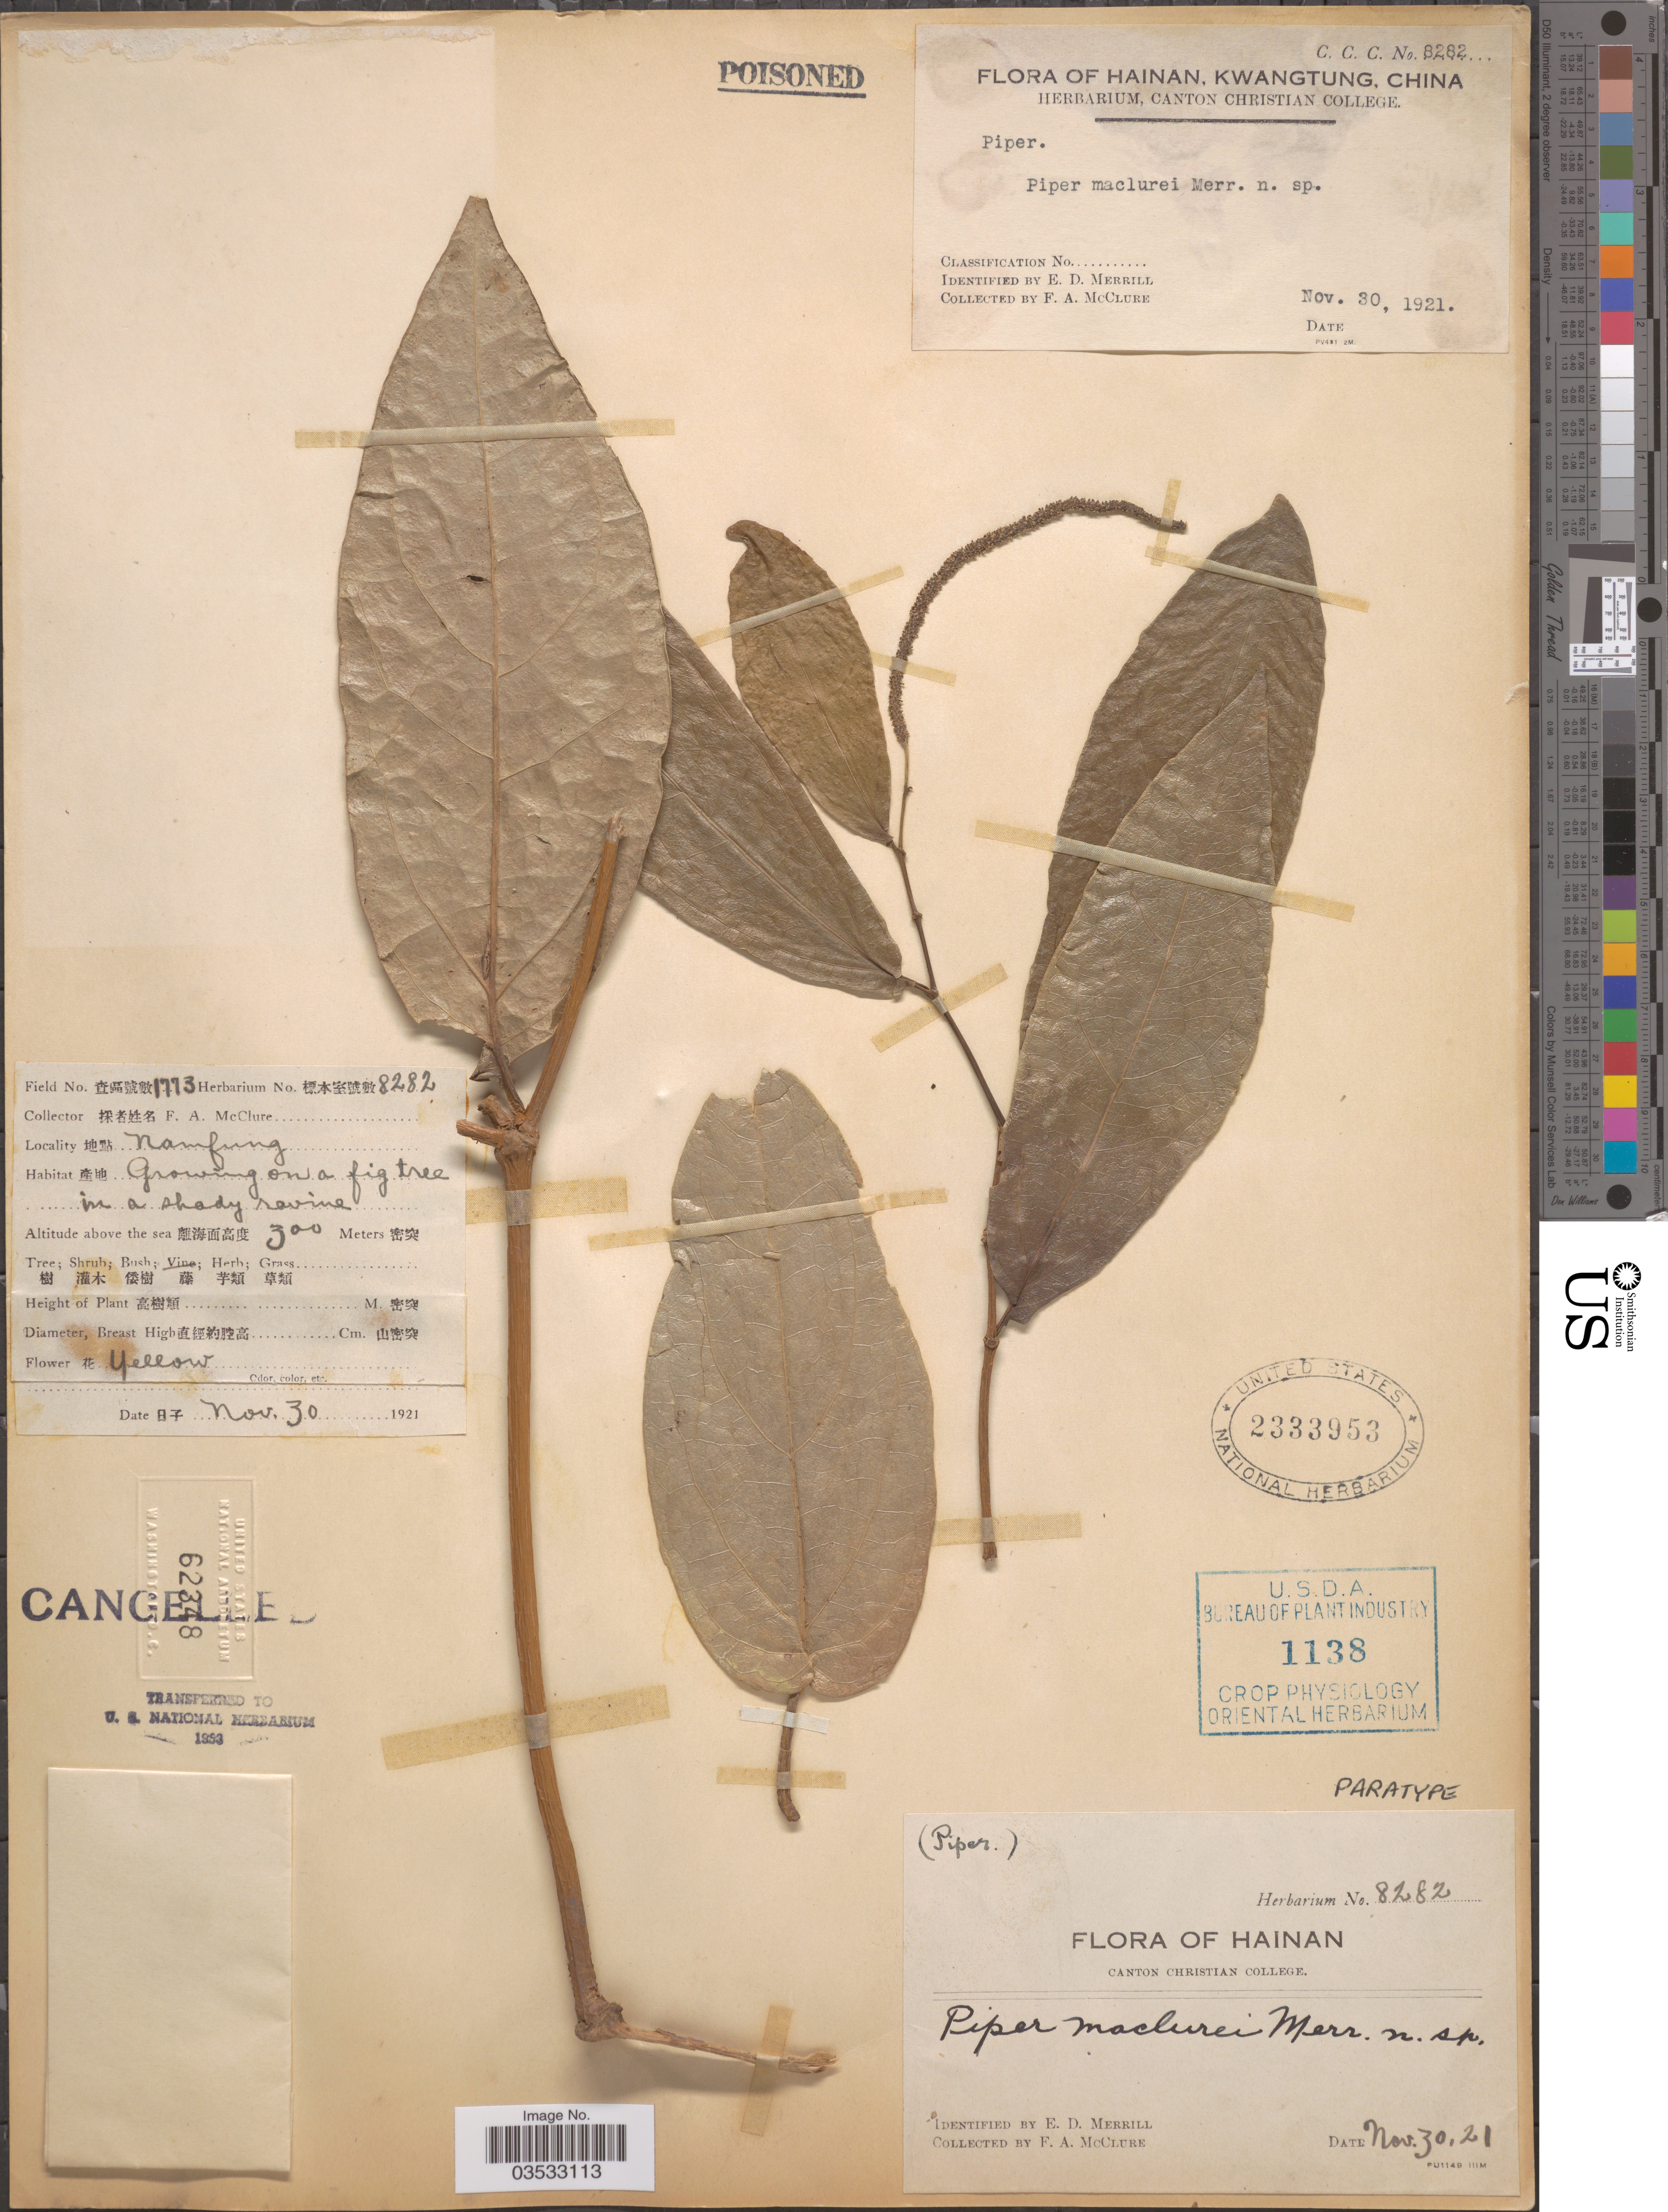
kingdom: Plantae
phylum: Tracheophyta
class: Magnoliopsida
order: Piperales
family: Piperaceae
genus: Piper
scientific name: Piper maclurei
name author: Merr.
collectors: F. A. McClure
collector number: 8282/1773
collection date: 1921-11-30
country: China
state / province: Hainan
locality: Namfung.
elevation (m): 300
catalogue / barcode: US 2333953